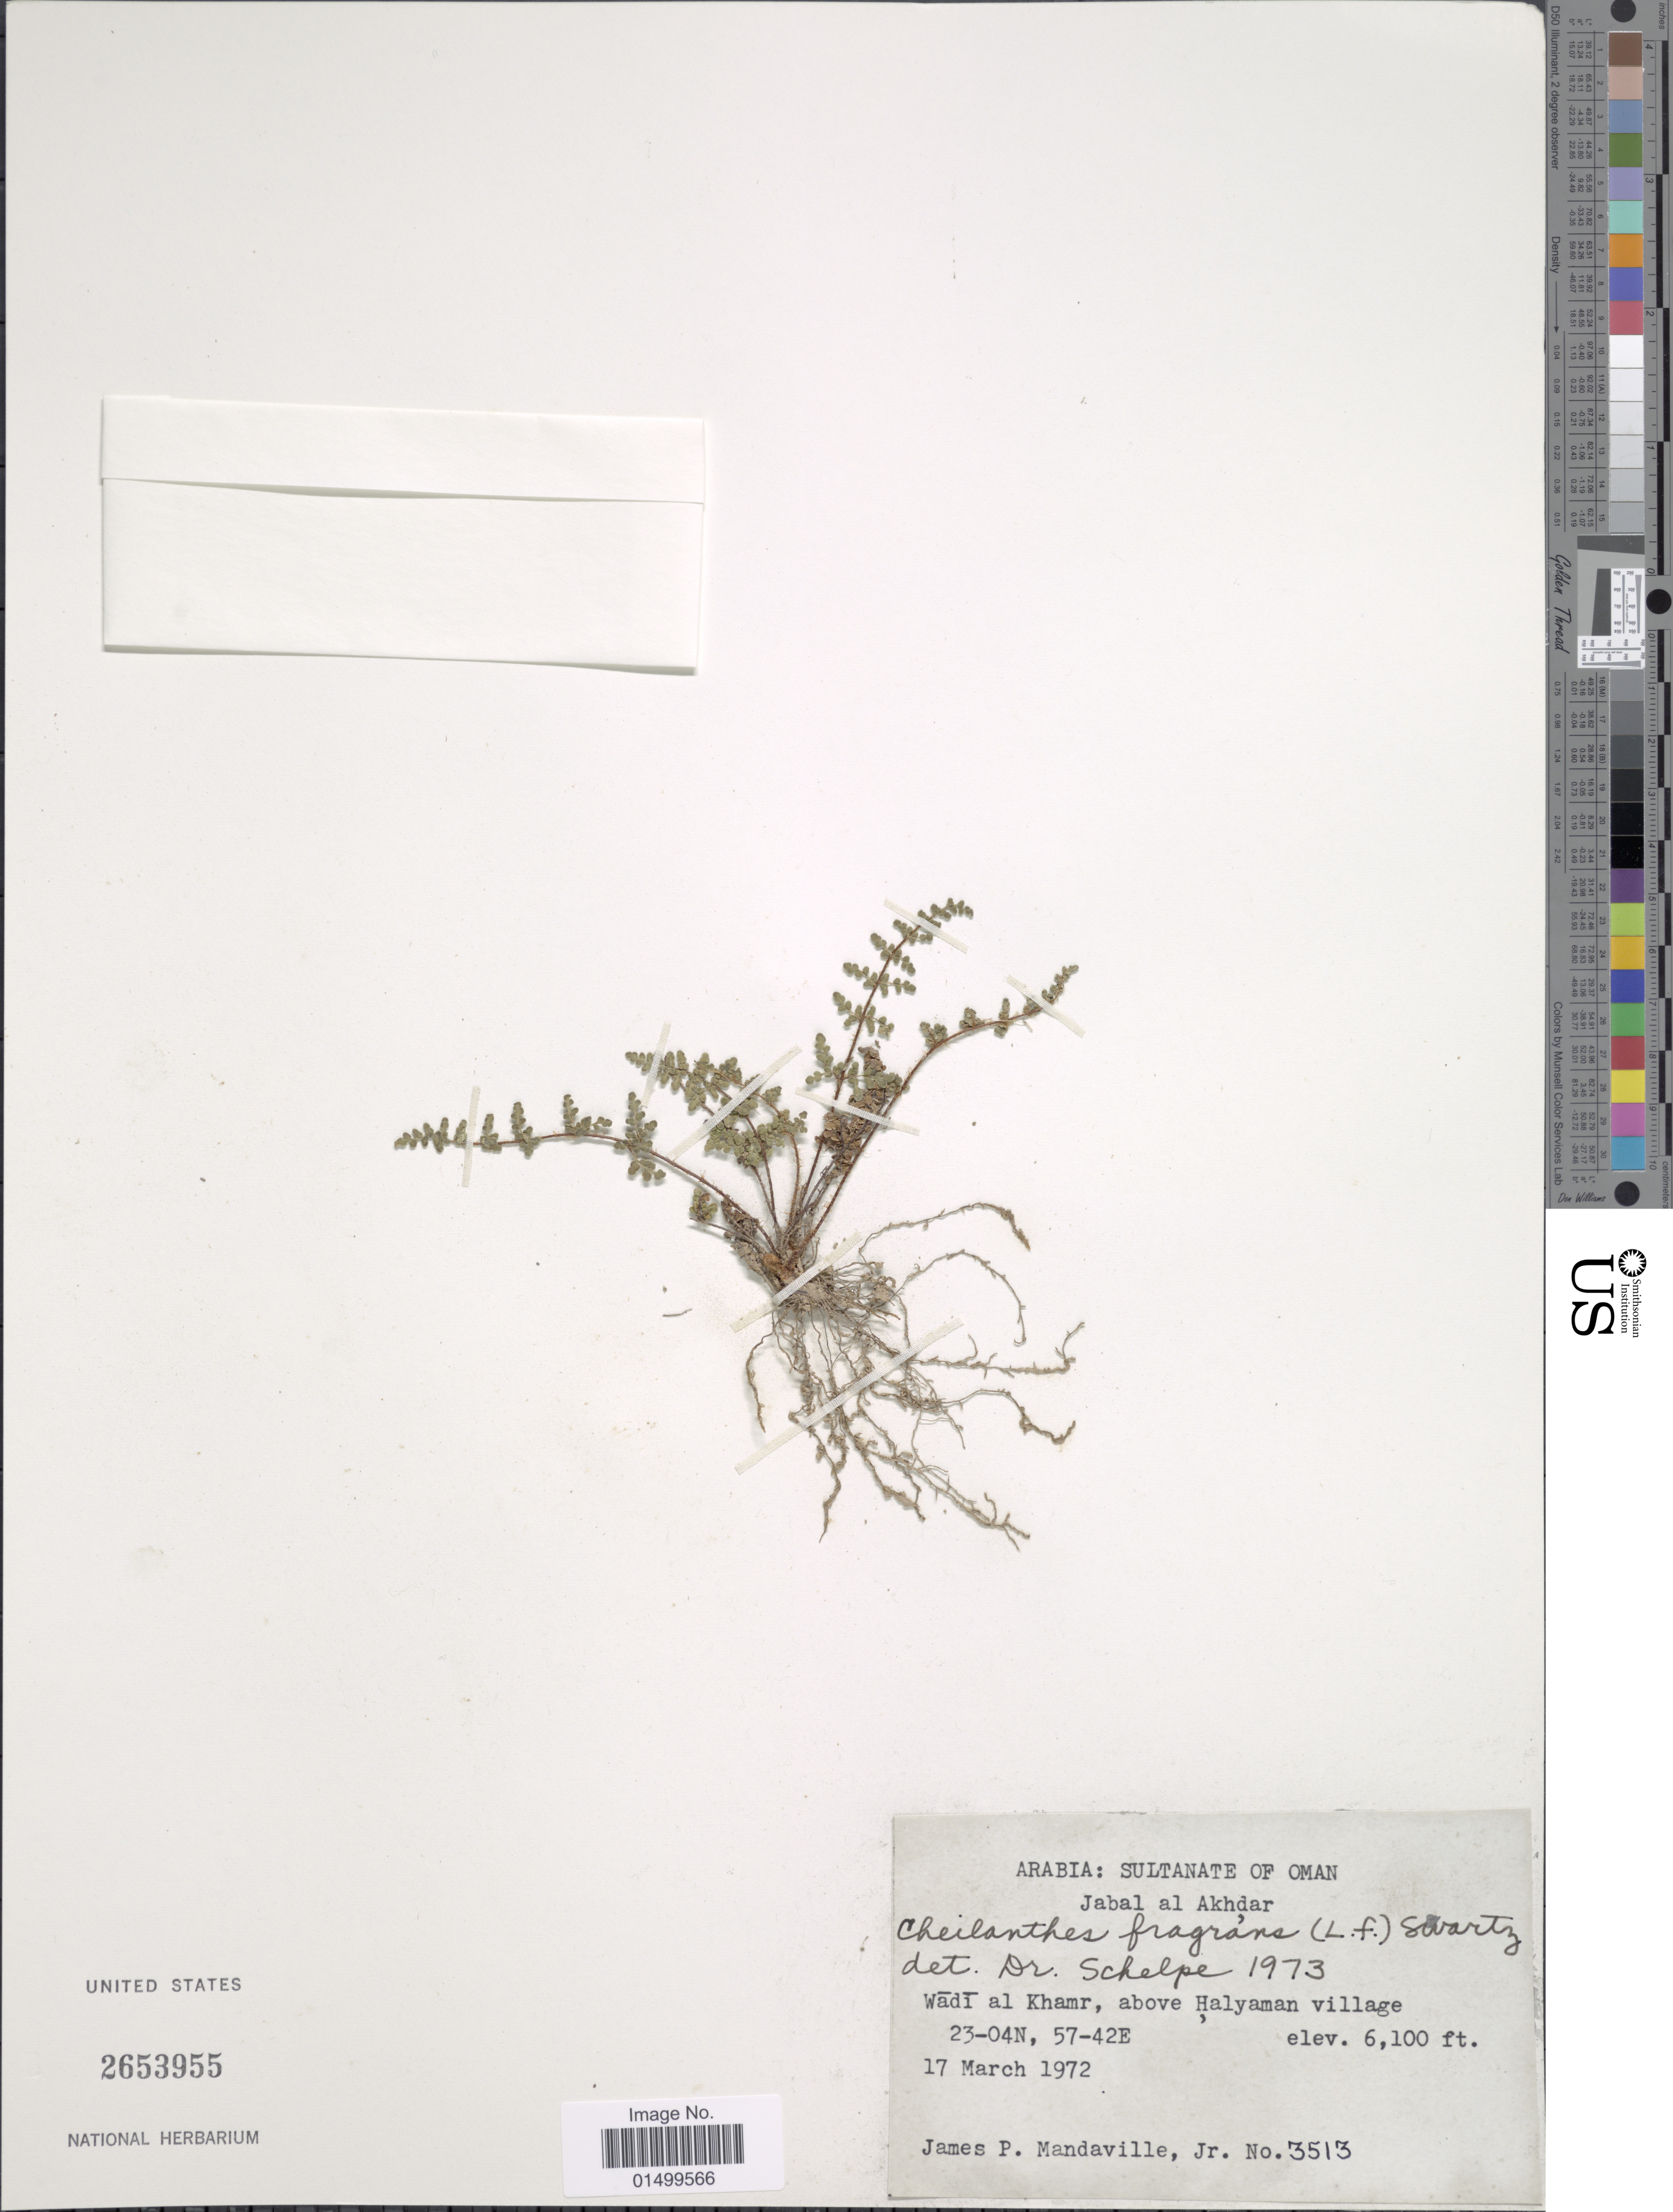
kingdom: Plantae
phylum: Tracheophyta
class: Polypodiopsida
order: Polypodiales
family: Pteridaceae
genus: Cheilanthes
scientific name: Cheilanthes pteridioides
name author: (Reichard) C. Chr.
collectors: J. Mandaville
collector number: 3513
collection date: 1972-03-17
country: Oman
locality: Arabia: Sultanate of Oman, Jabal al Akhdar. Wadi al Khamr, above Halyaman village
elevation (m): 1859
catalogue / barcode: US 2653955